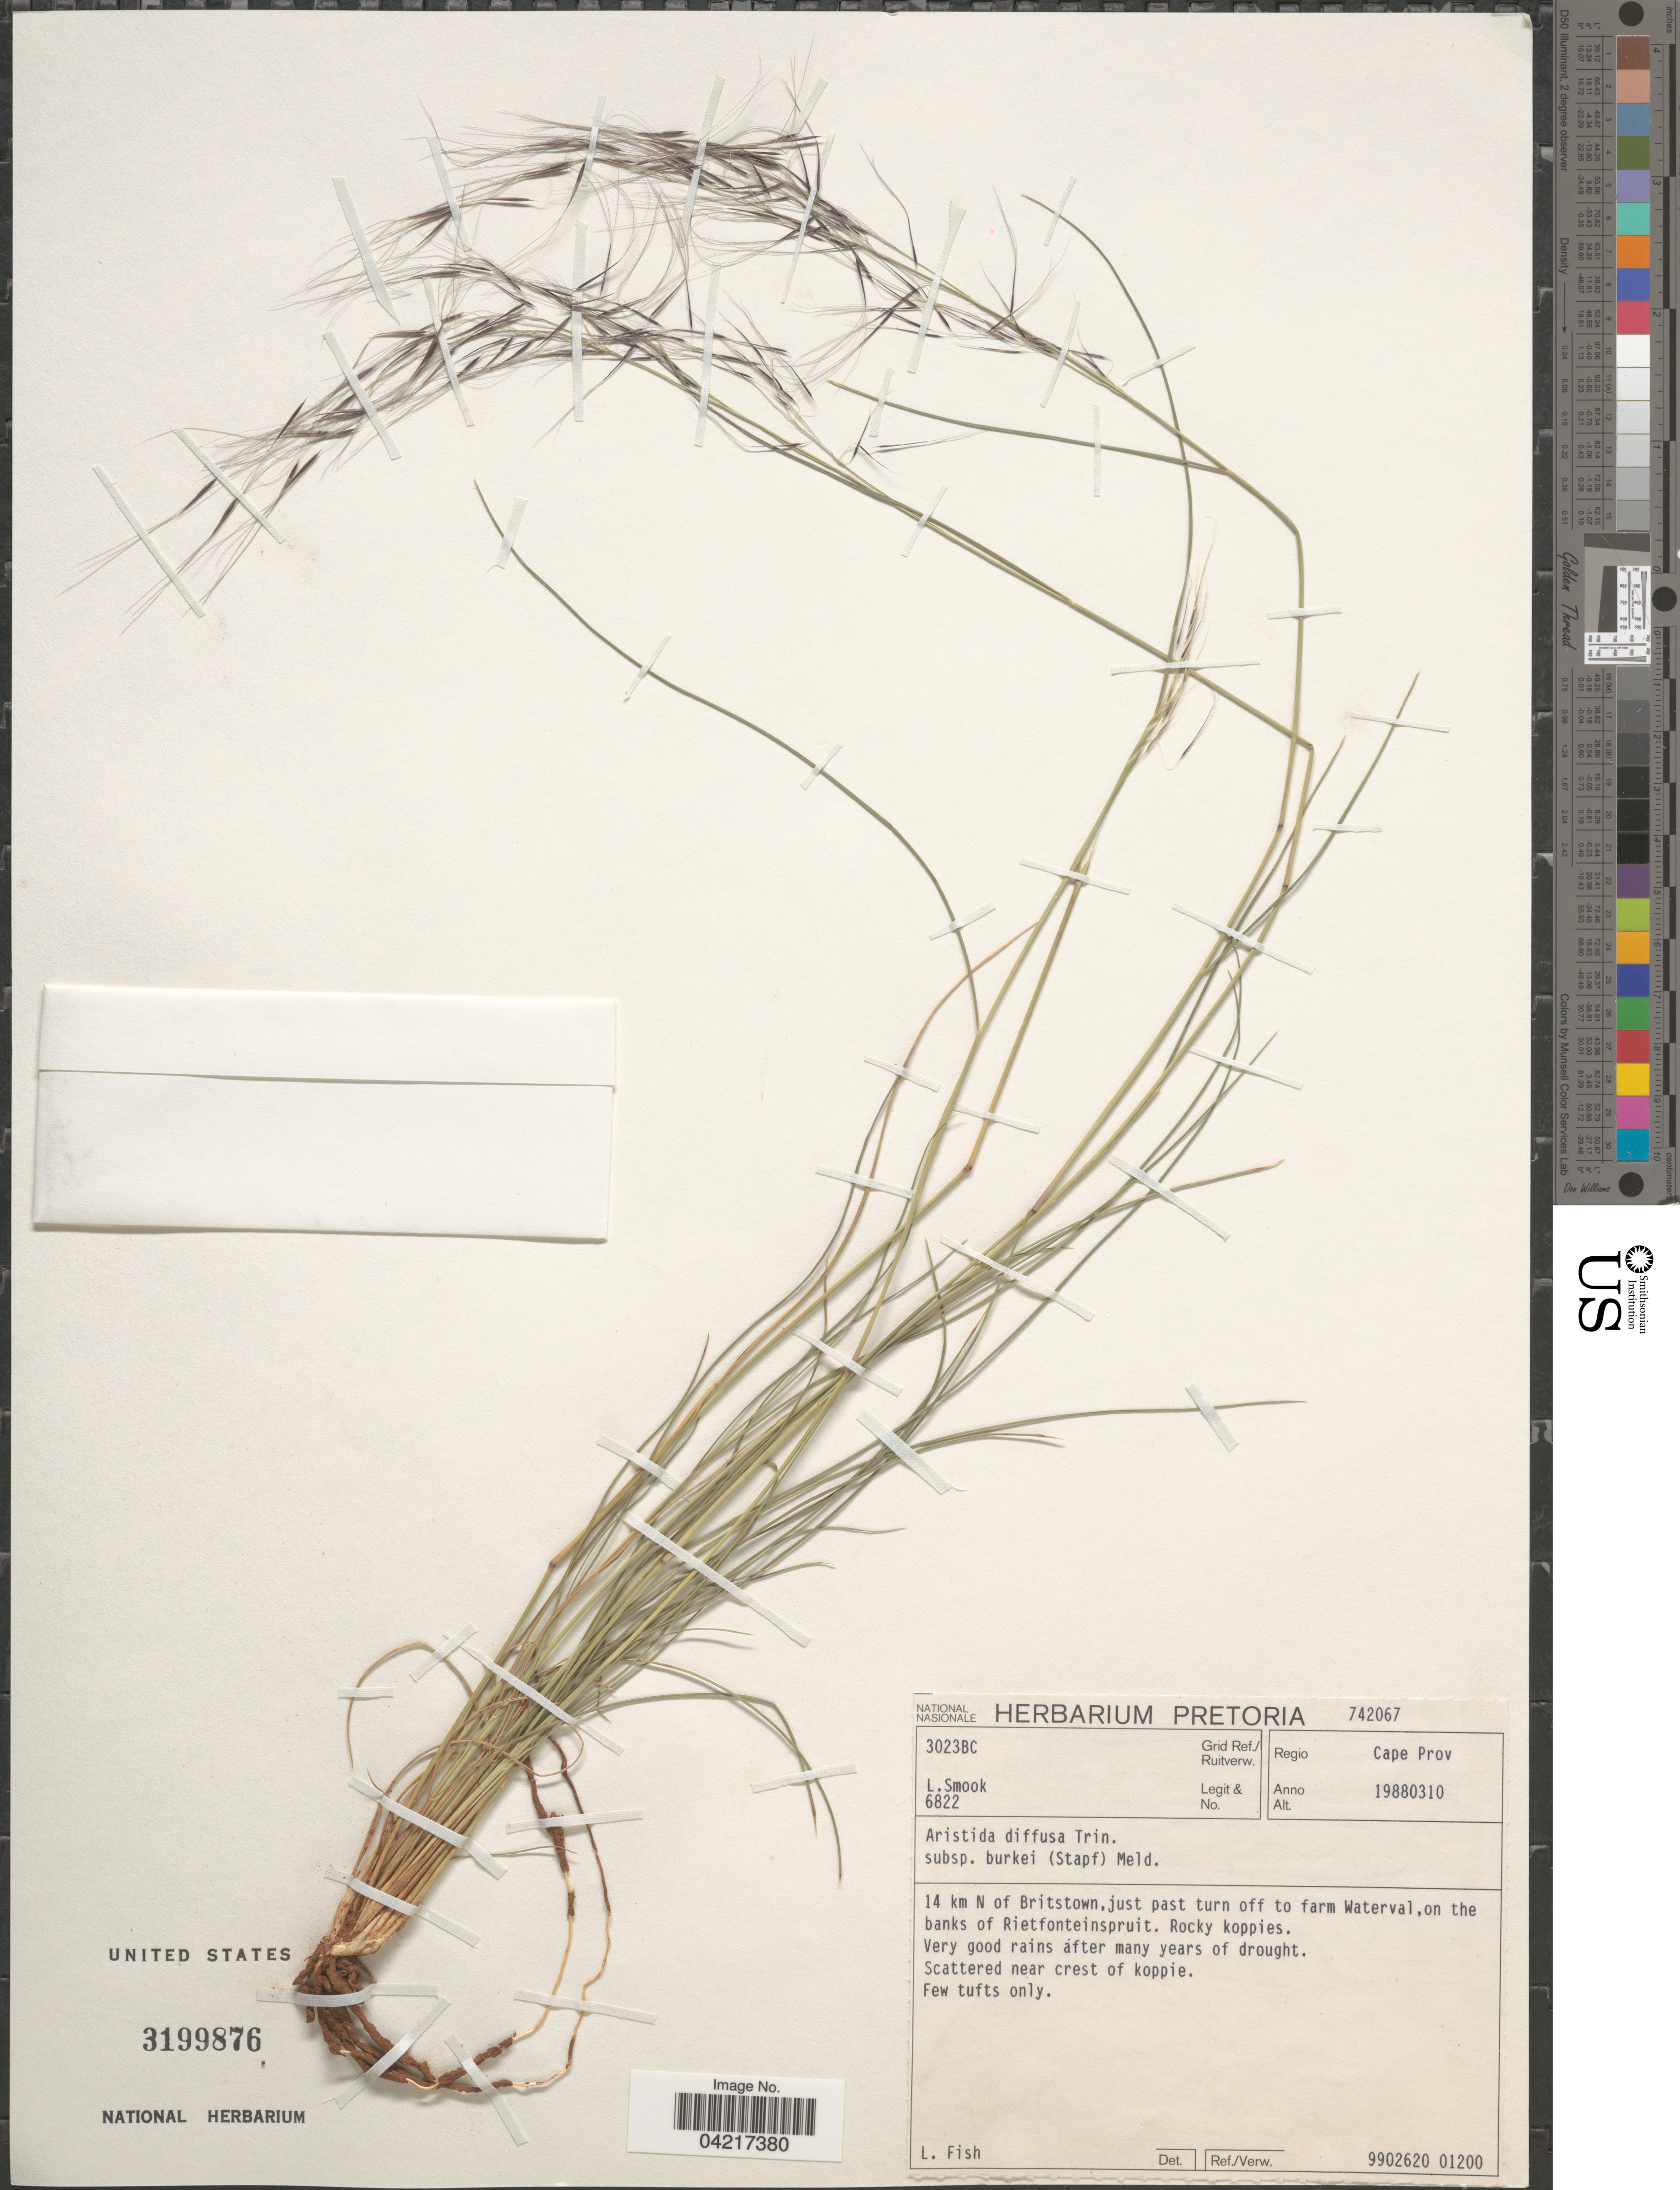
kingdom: Plantae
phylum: Tracheophyta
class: Liliopsida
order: Poales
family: Poaceae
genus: Aristida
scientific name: Aristida diffusa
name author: Trin.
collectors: L. Smook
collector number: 6822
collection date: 1988-03-10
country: South Africa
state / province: Northern Cape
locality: Grid Ref./ Ruitverw. 3023BC. Regio Cape Prov. 14 km N of Britstown, just past turn off to farm Waterval, on the banks of Rietfonteinspruit. Rocky koppies.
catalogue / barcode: US 3199876